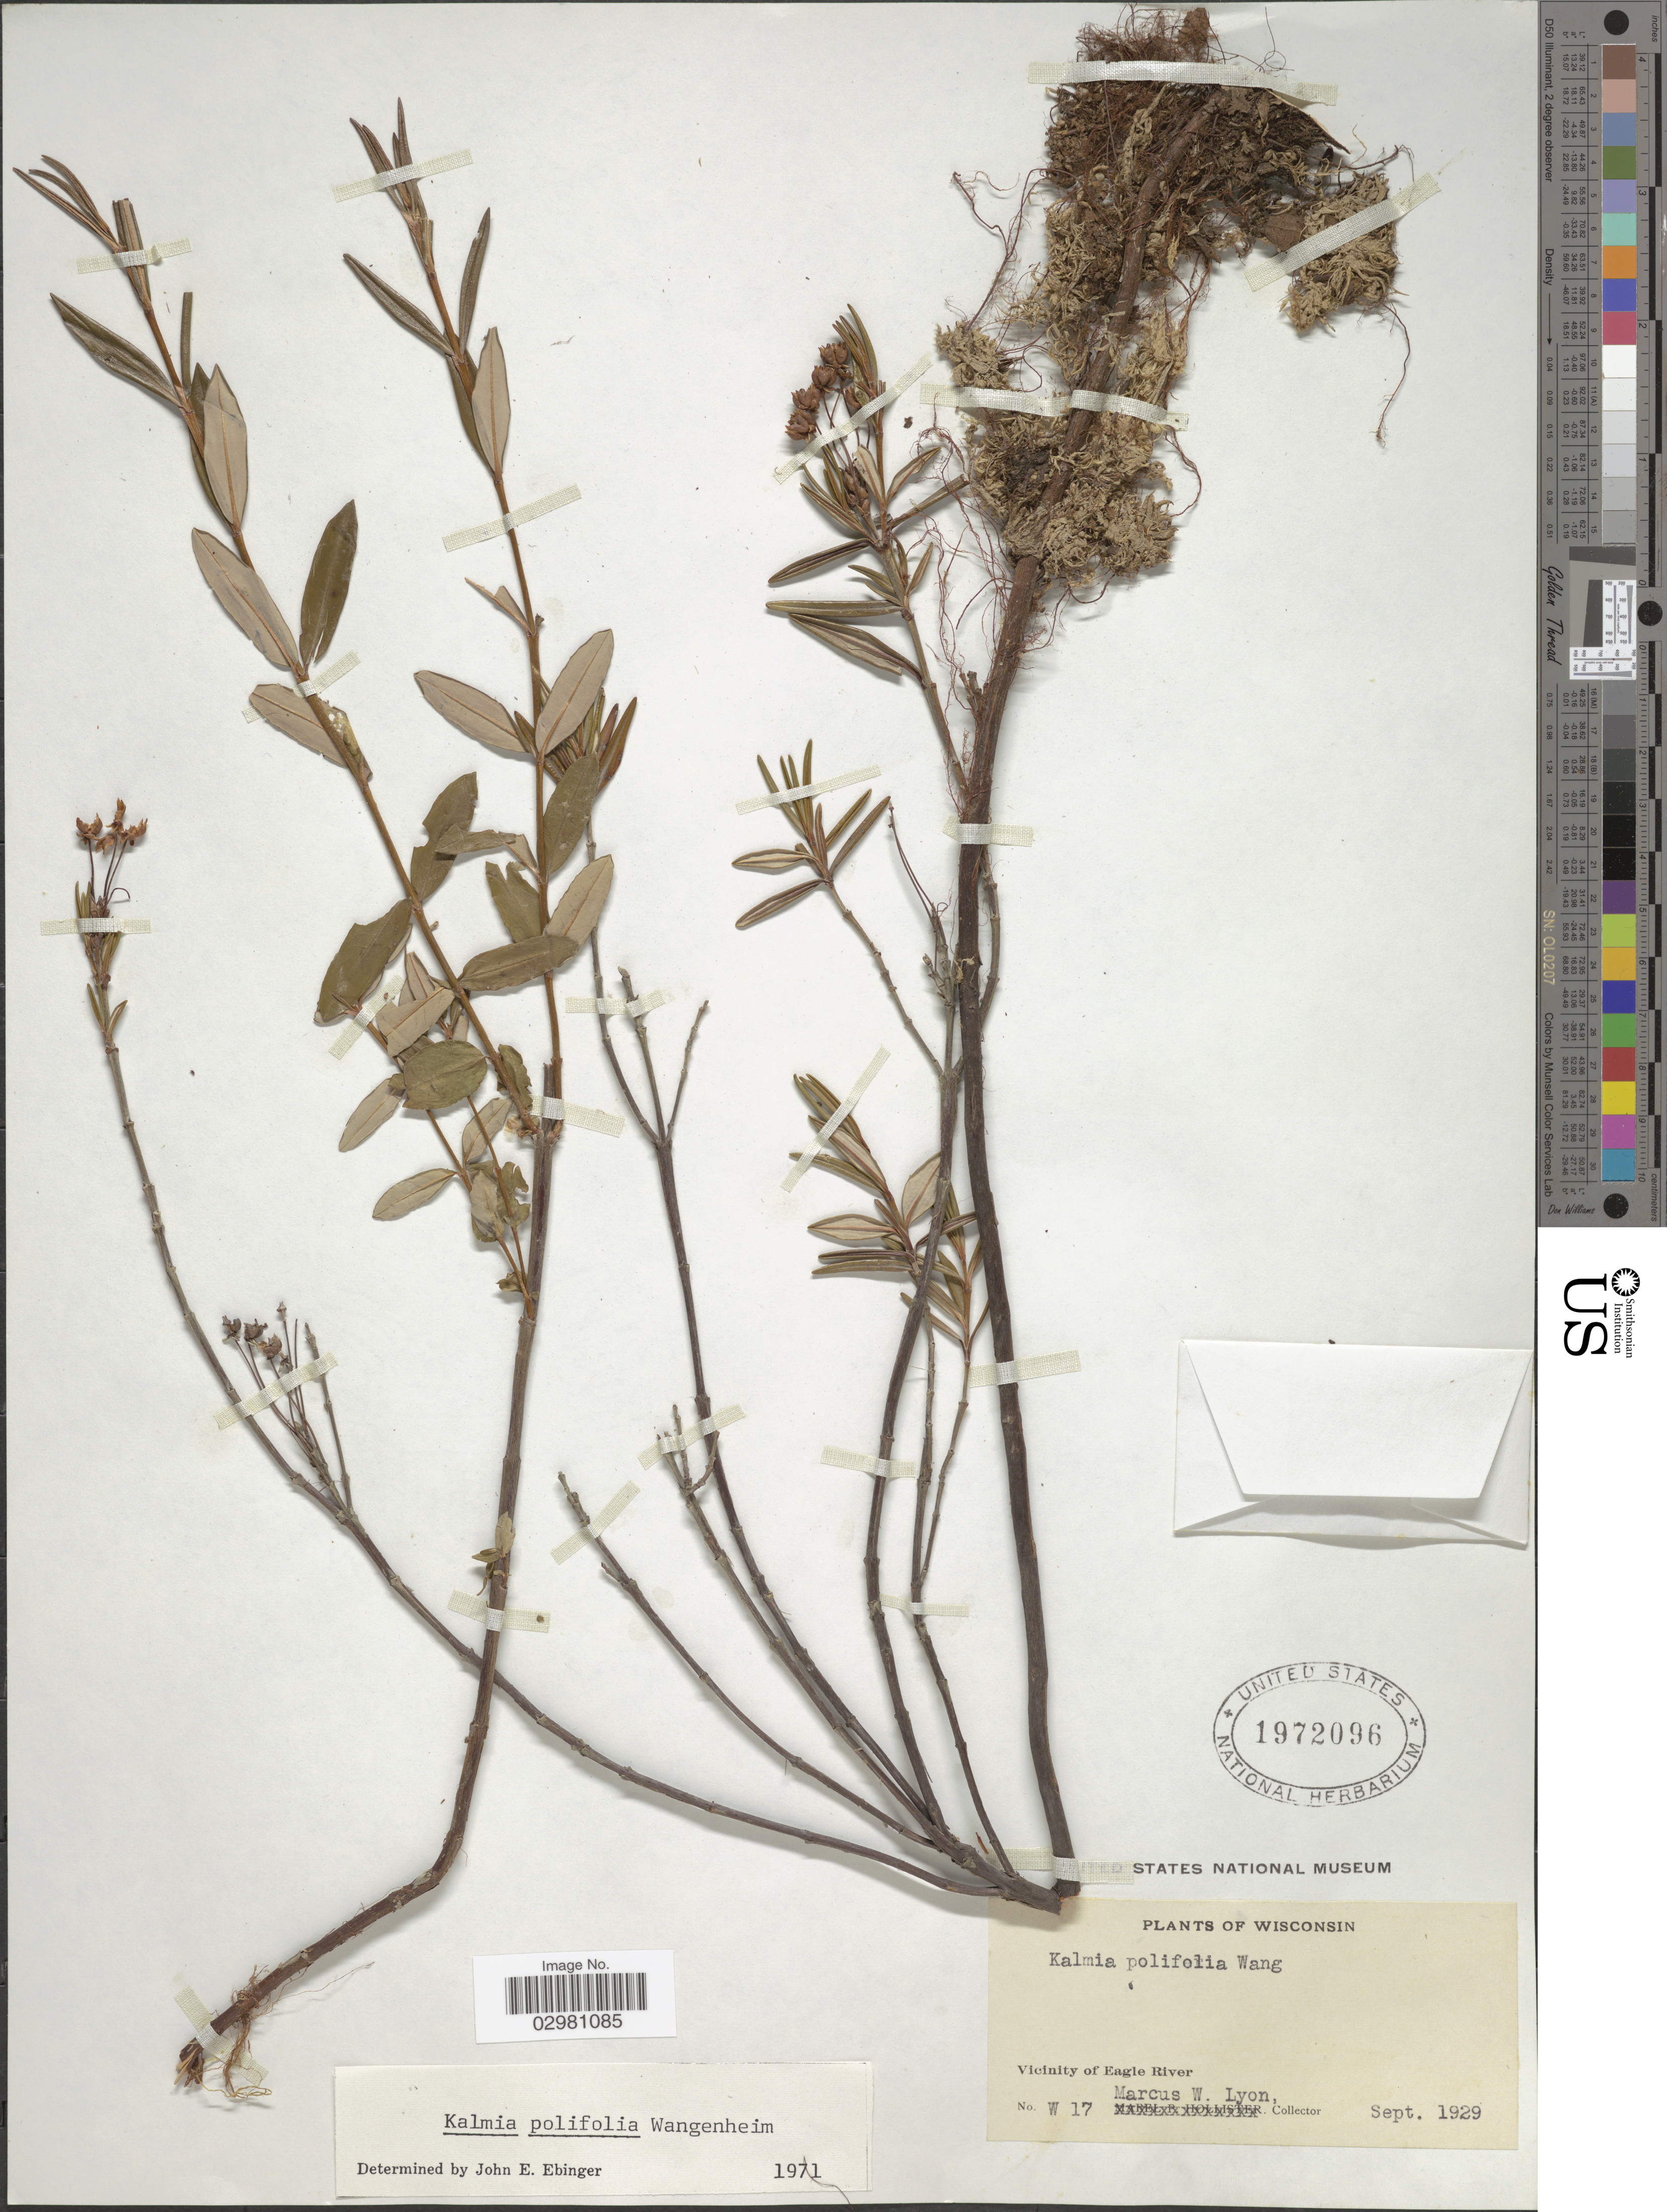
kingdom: Plantae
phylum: Tracheophyta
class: Magnoliopsida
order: Ericales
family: Ericaceae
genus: Kalmia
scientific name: Kalmia polifolia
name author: Wangenh.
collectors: M. W. Lyon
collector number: W17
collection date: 1929-09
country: United States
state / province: Wisconsin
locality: Vicinity of Eagle River.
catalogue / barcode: US 1972096